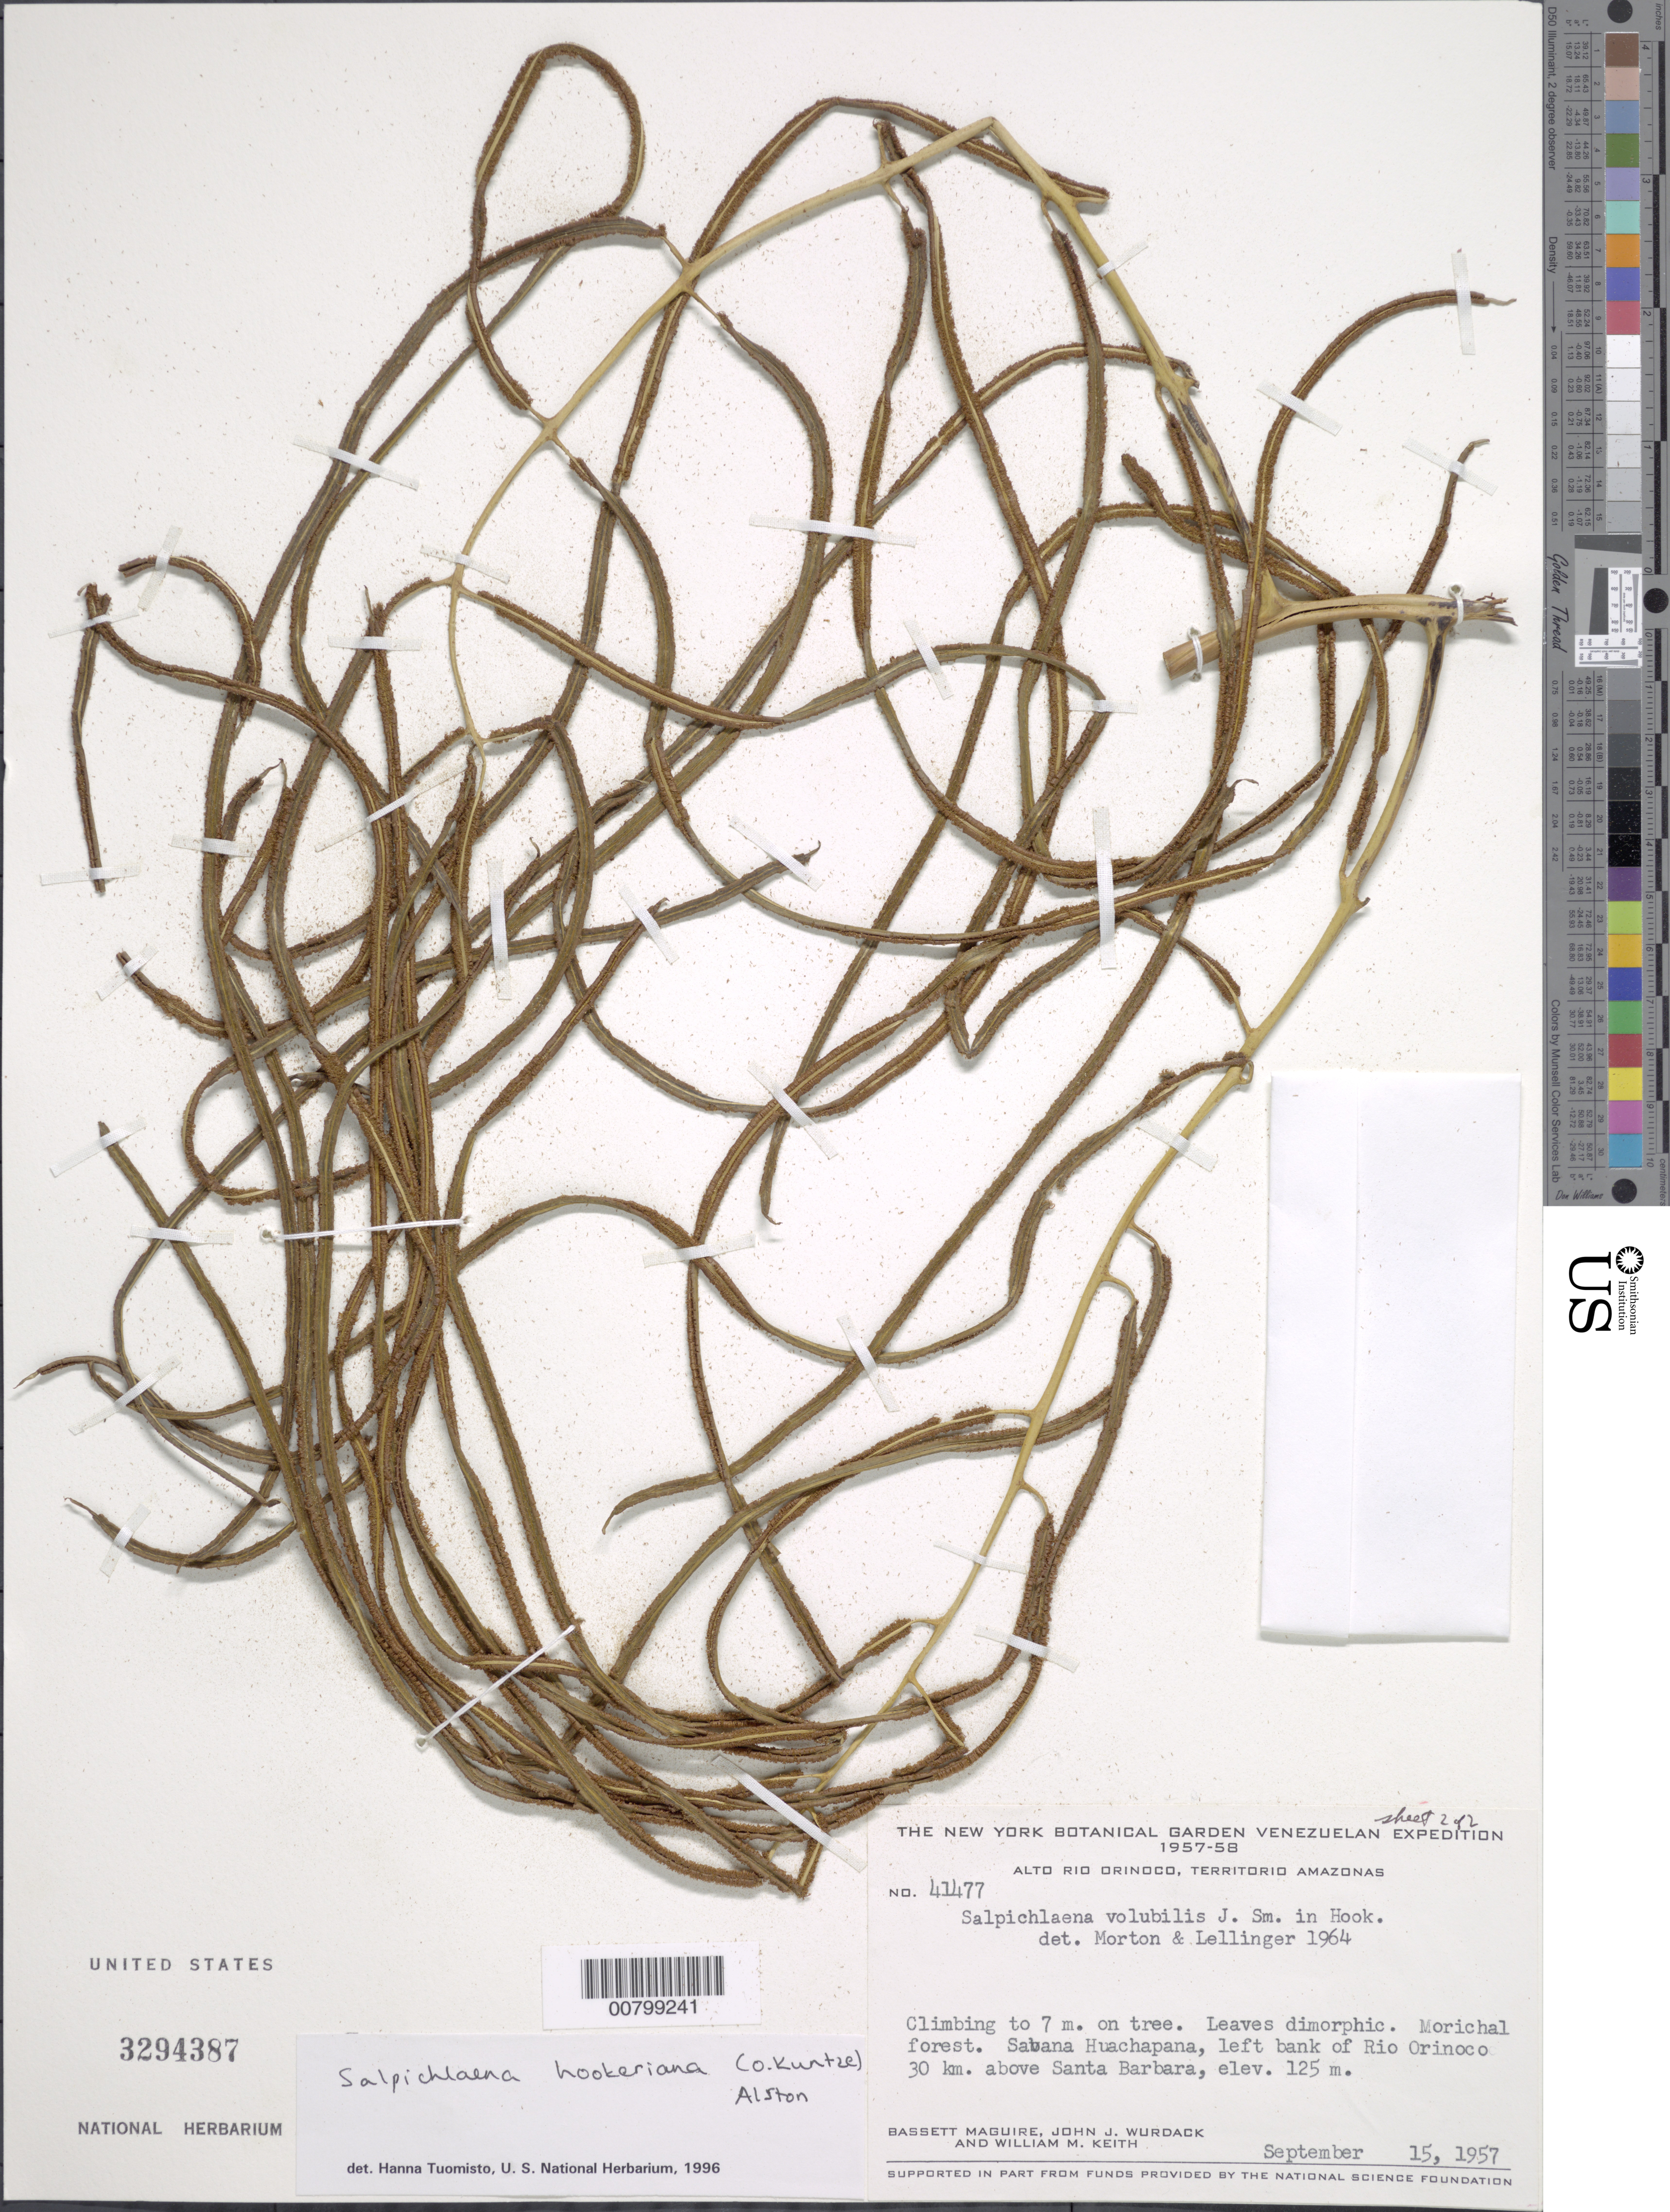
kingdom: Plantae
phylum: Tracheophyta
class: Polypodiopsida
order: Polypodiales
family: Blechnaceae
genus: Salpichlaena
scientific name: Salpichlaena hookeriana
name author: (Kuntze) Alston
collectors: B. Maguire, J. J. Wurdack & W. Keith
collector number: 41477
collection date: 1957-09-15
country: Peru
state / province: Amazonas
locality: Alto Rio Orinoco. Morichal forest. Sabana Huachapana, left bank of Rio Orinoco 30 km above Santa Barbara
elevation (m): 125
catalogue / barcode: US 3294387